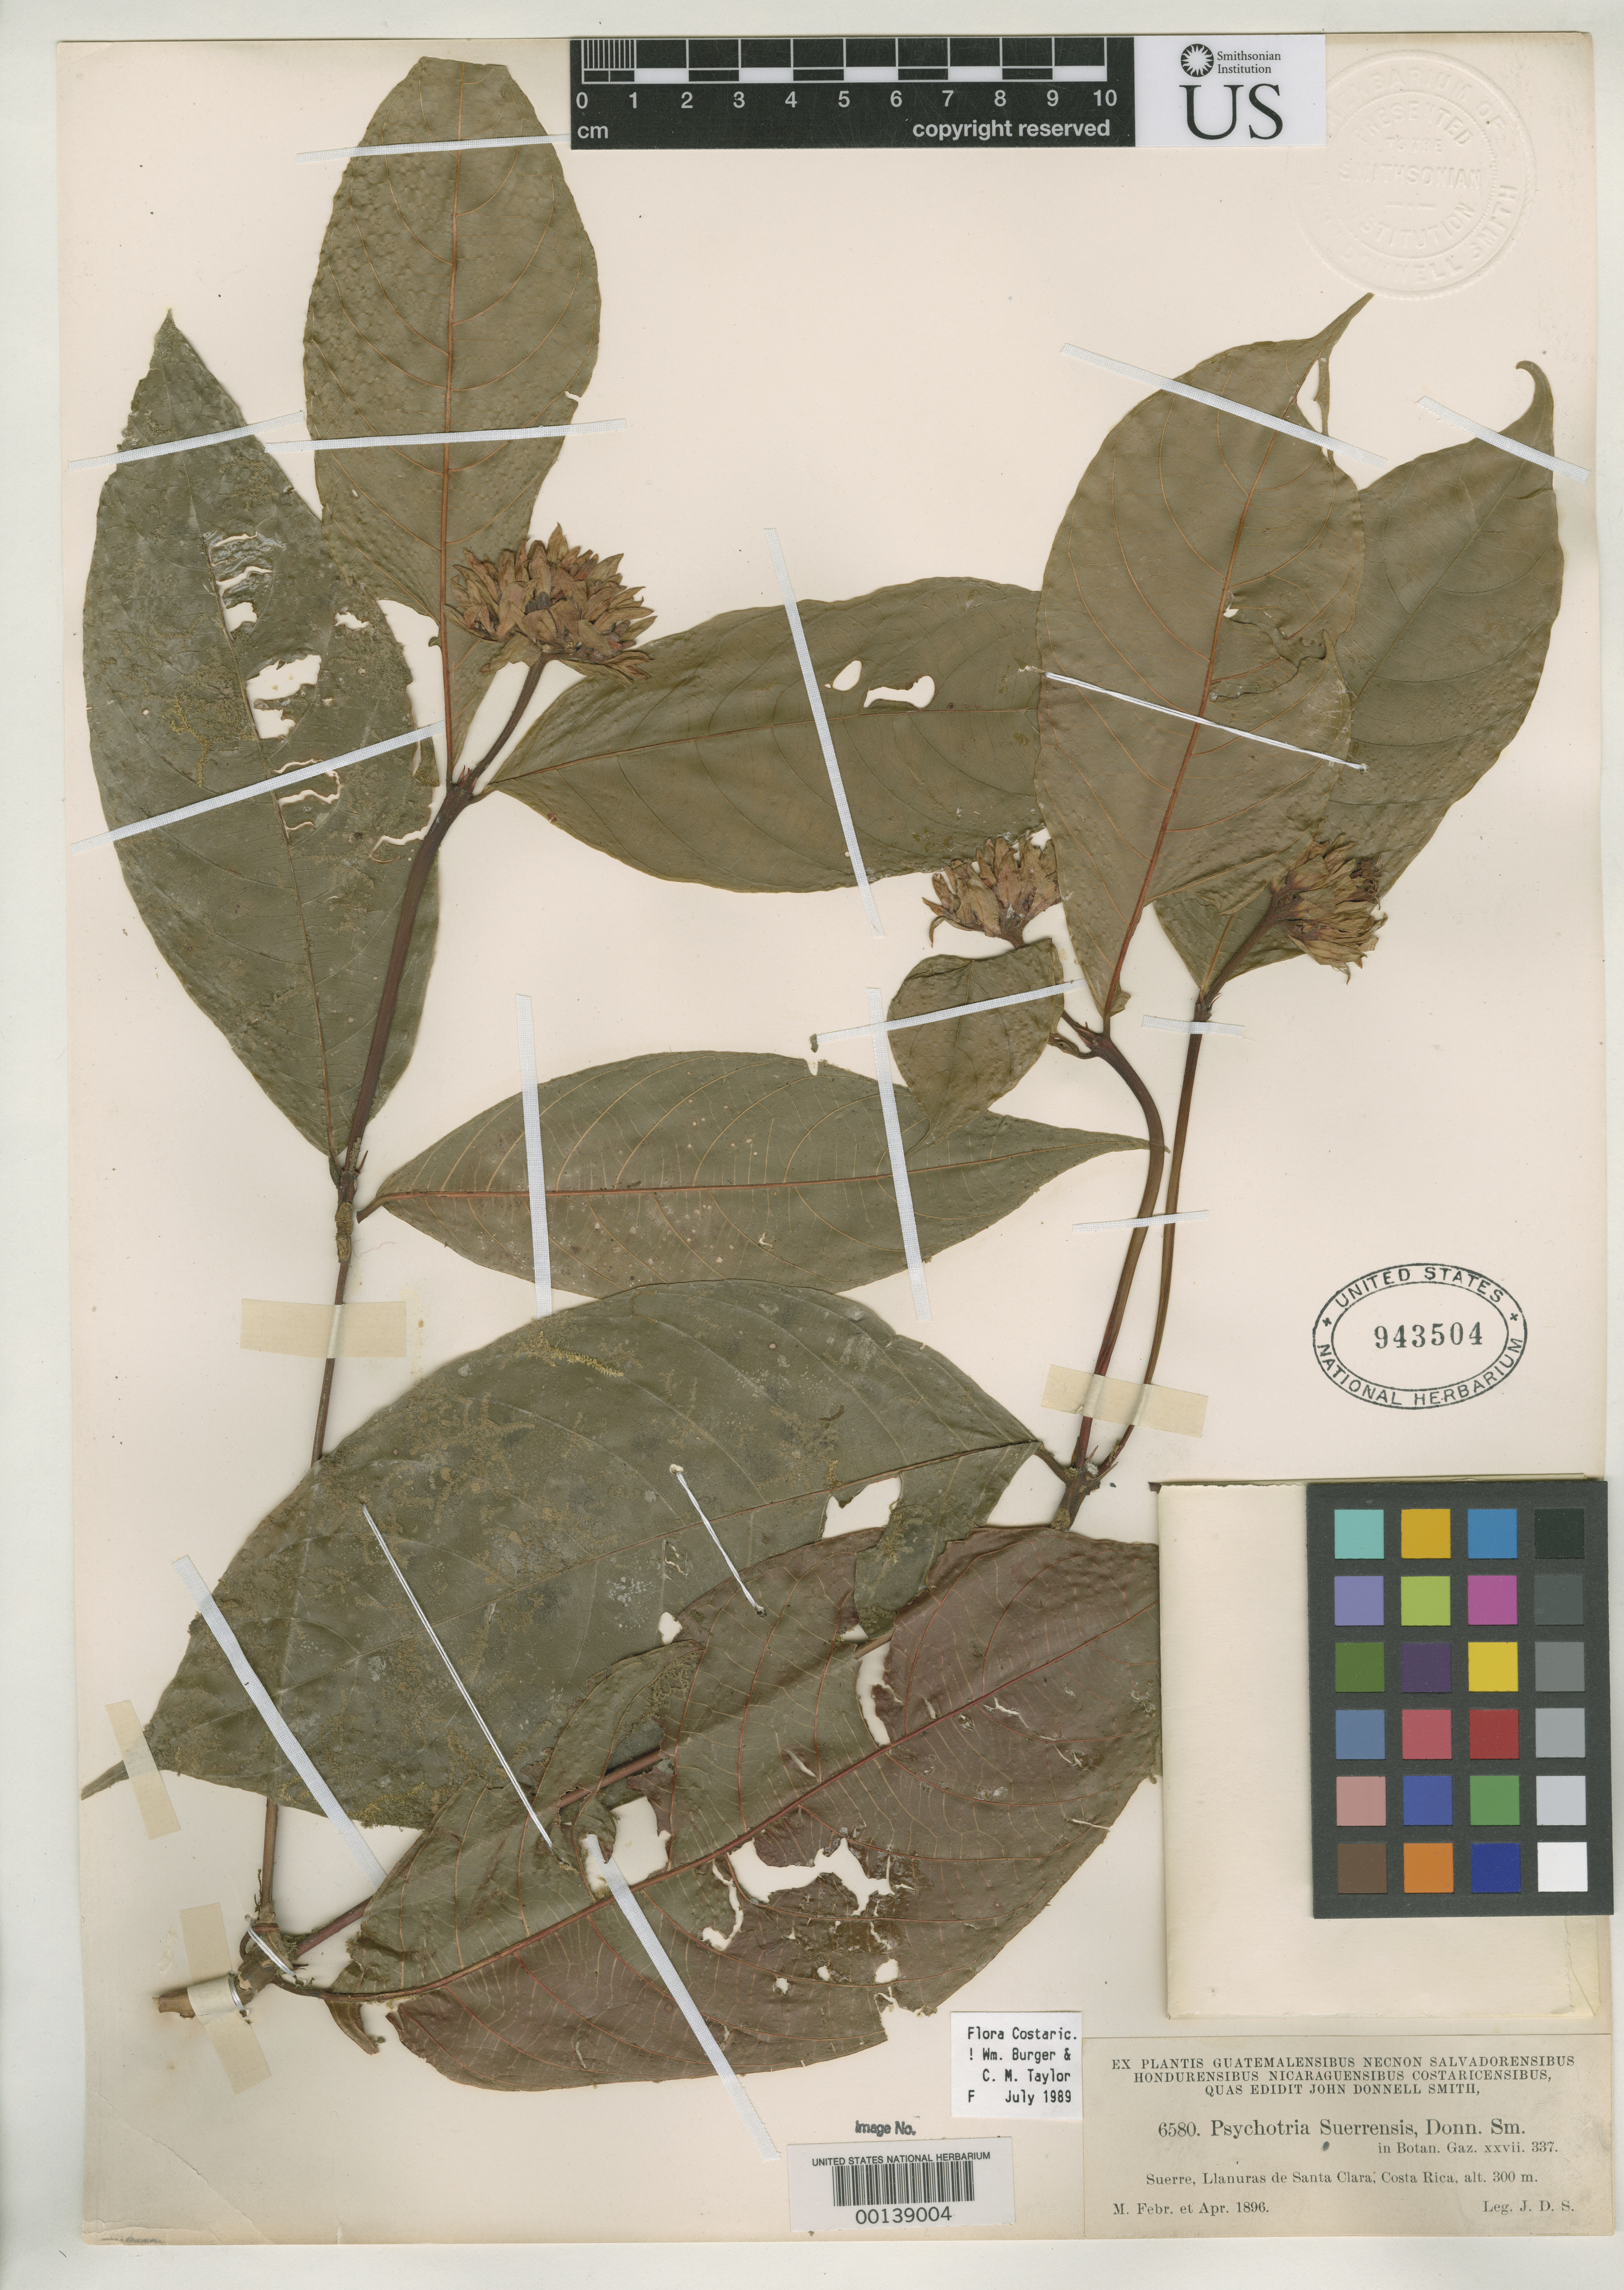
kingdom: Plantae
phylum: Tracheophyta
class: Magnoliopsida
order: Gentianales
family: Rubiaceae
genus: Psychotria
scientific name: Psychotria suerrensis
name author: Donn. Sm.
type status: Type Collection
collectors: J. Donnell Smith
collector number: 6580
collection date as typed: Feb 1896 and -- Apr 1896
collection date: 1896-02,1896-04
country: Costa Rica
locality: Suerre, Llanuras de Santa Clara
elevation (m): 300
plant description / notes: One of two sheets (USNH 943504 & 943505) ex John Donnell Smith herbarium.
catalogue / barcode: US 943504